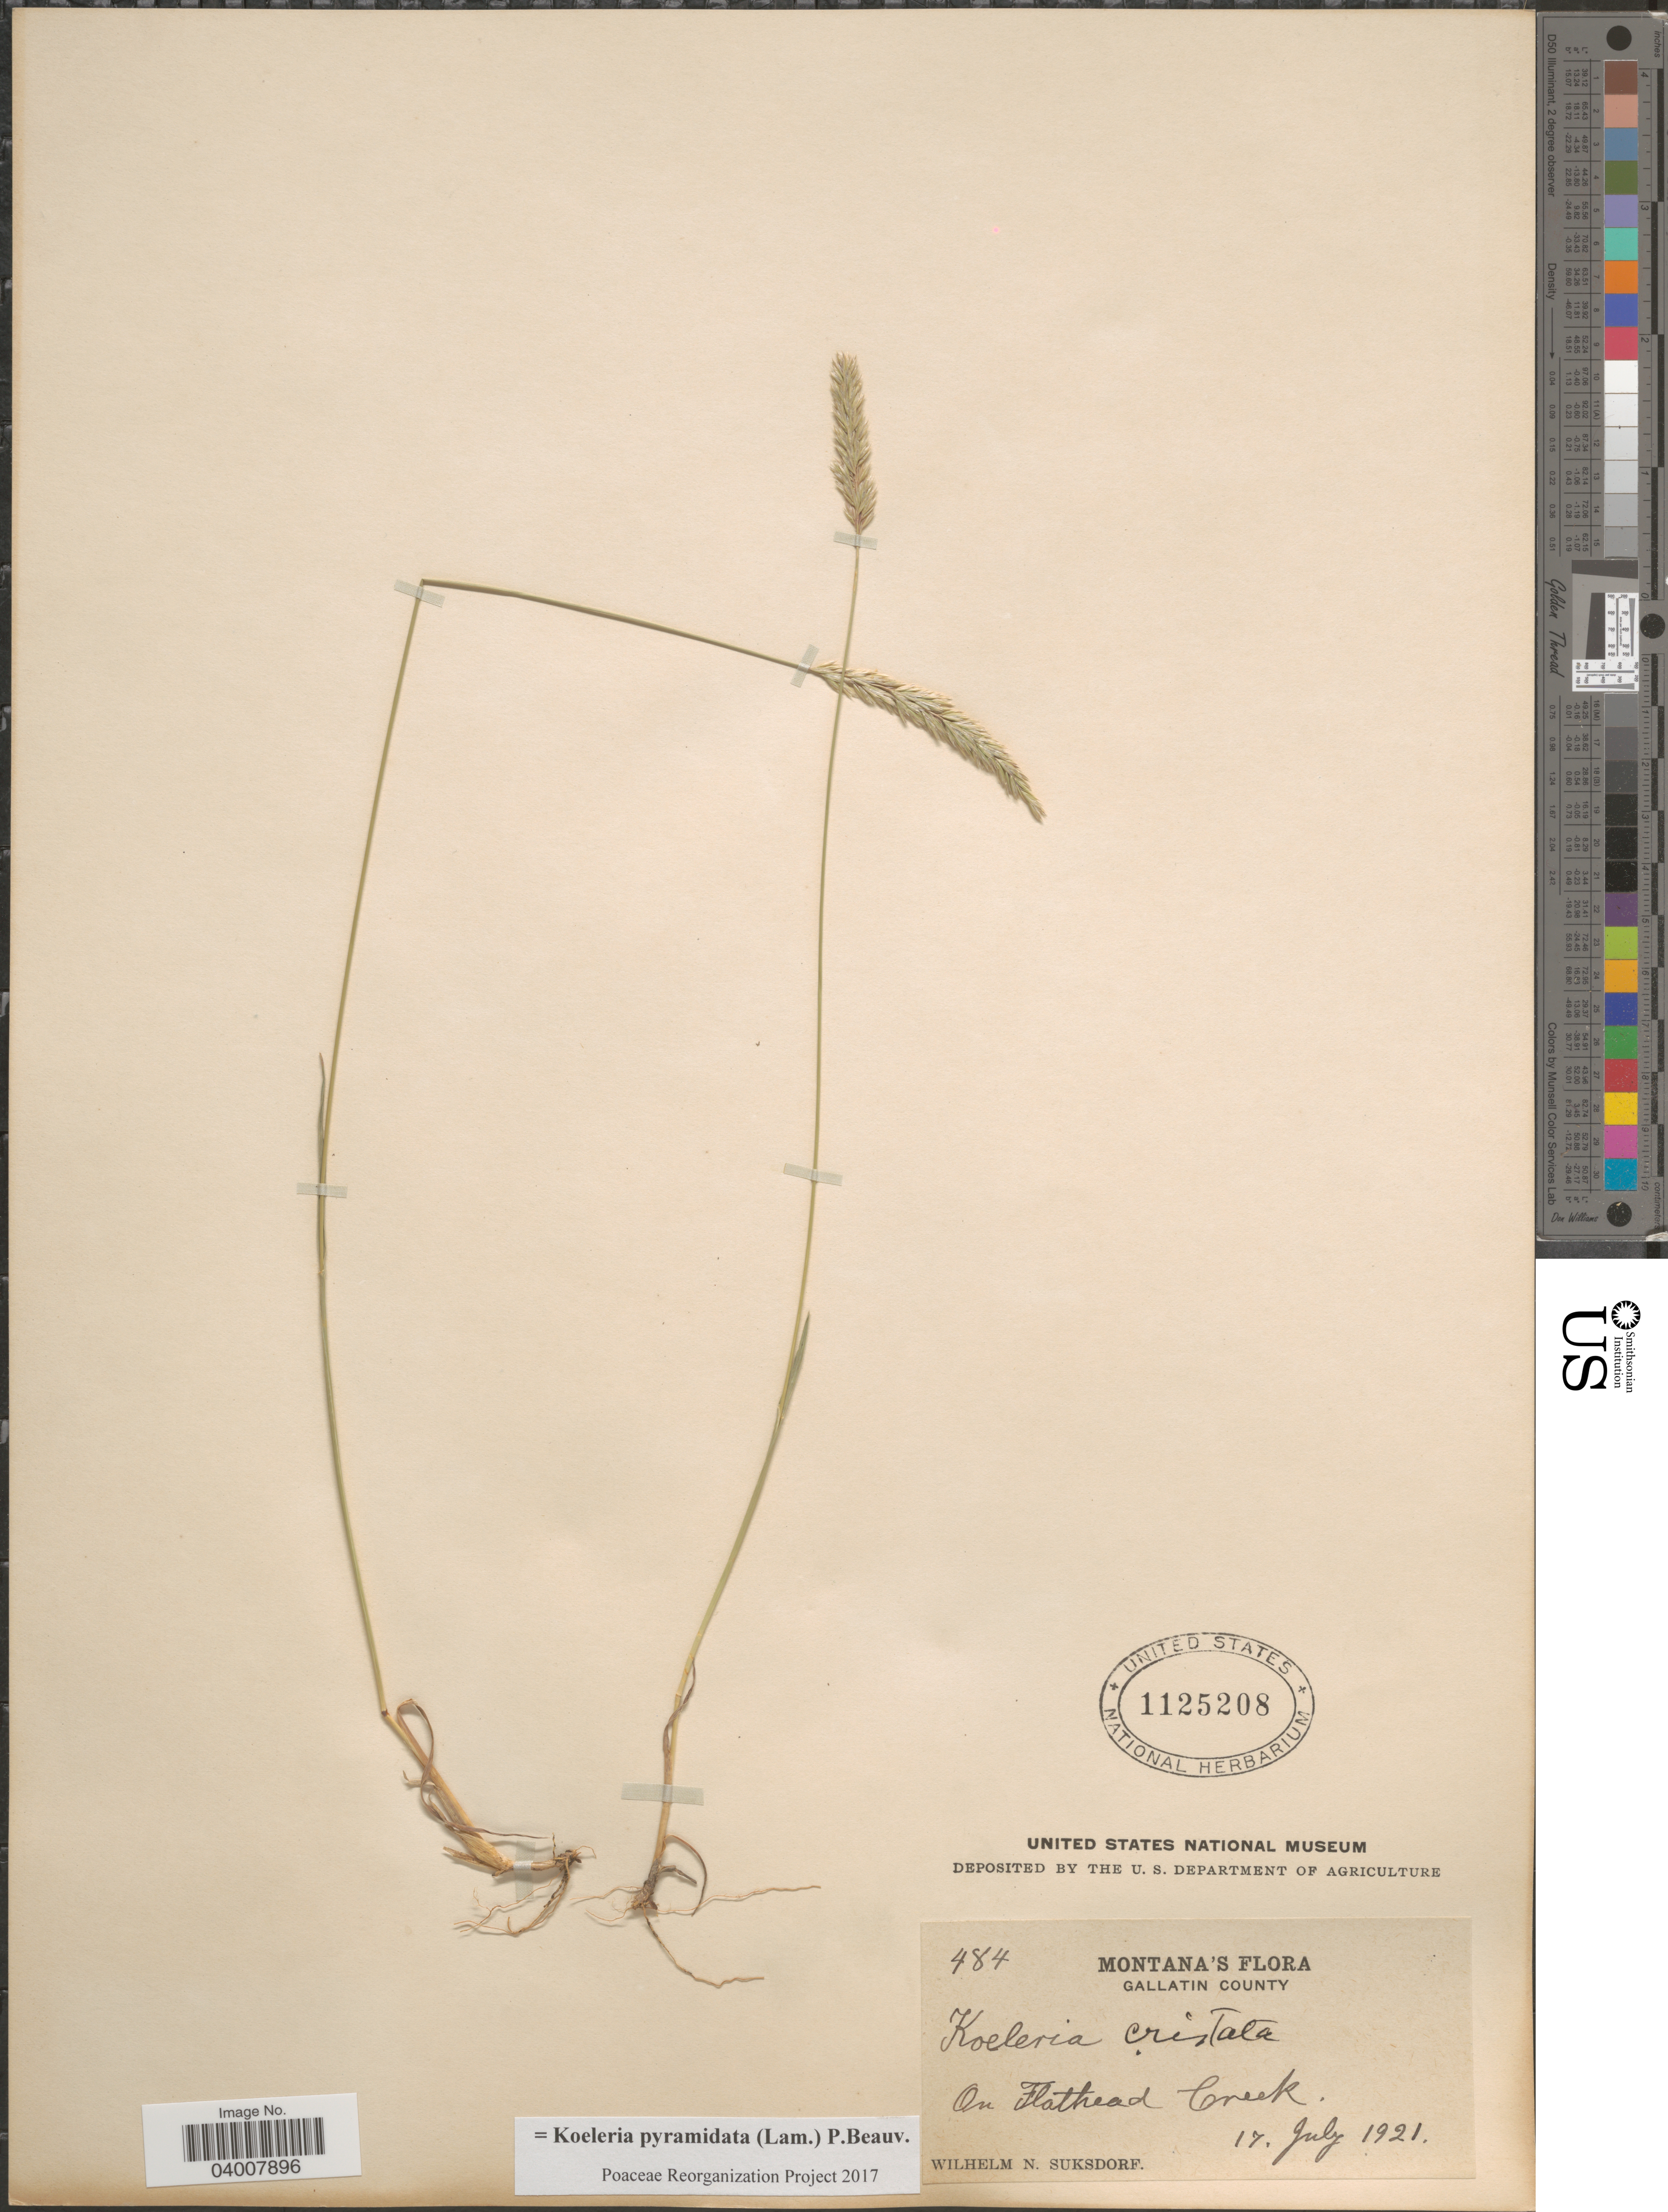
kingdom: Plantae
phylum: Tracheophyta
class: Liliopsida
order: Poales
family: Poaceae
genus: Koeleria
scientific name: Koeleria pyramidata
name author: (Lam.) P. Beauv.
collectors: W. N. Suksdorf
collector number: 484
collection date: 1921-07-17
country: United States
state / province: Montana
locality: Gallatin County. On Flathead Creek.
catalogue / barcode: US 1125208